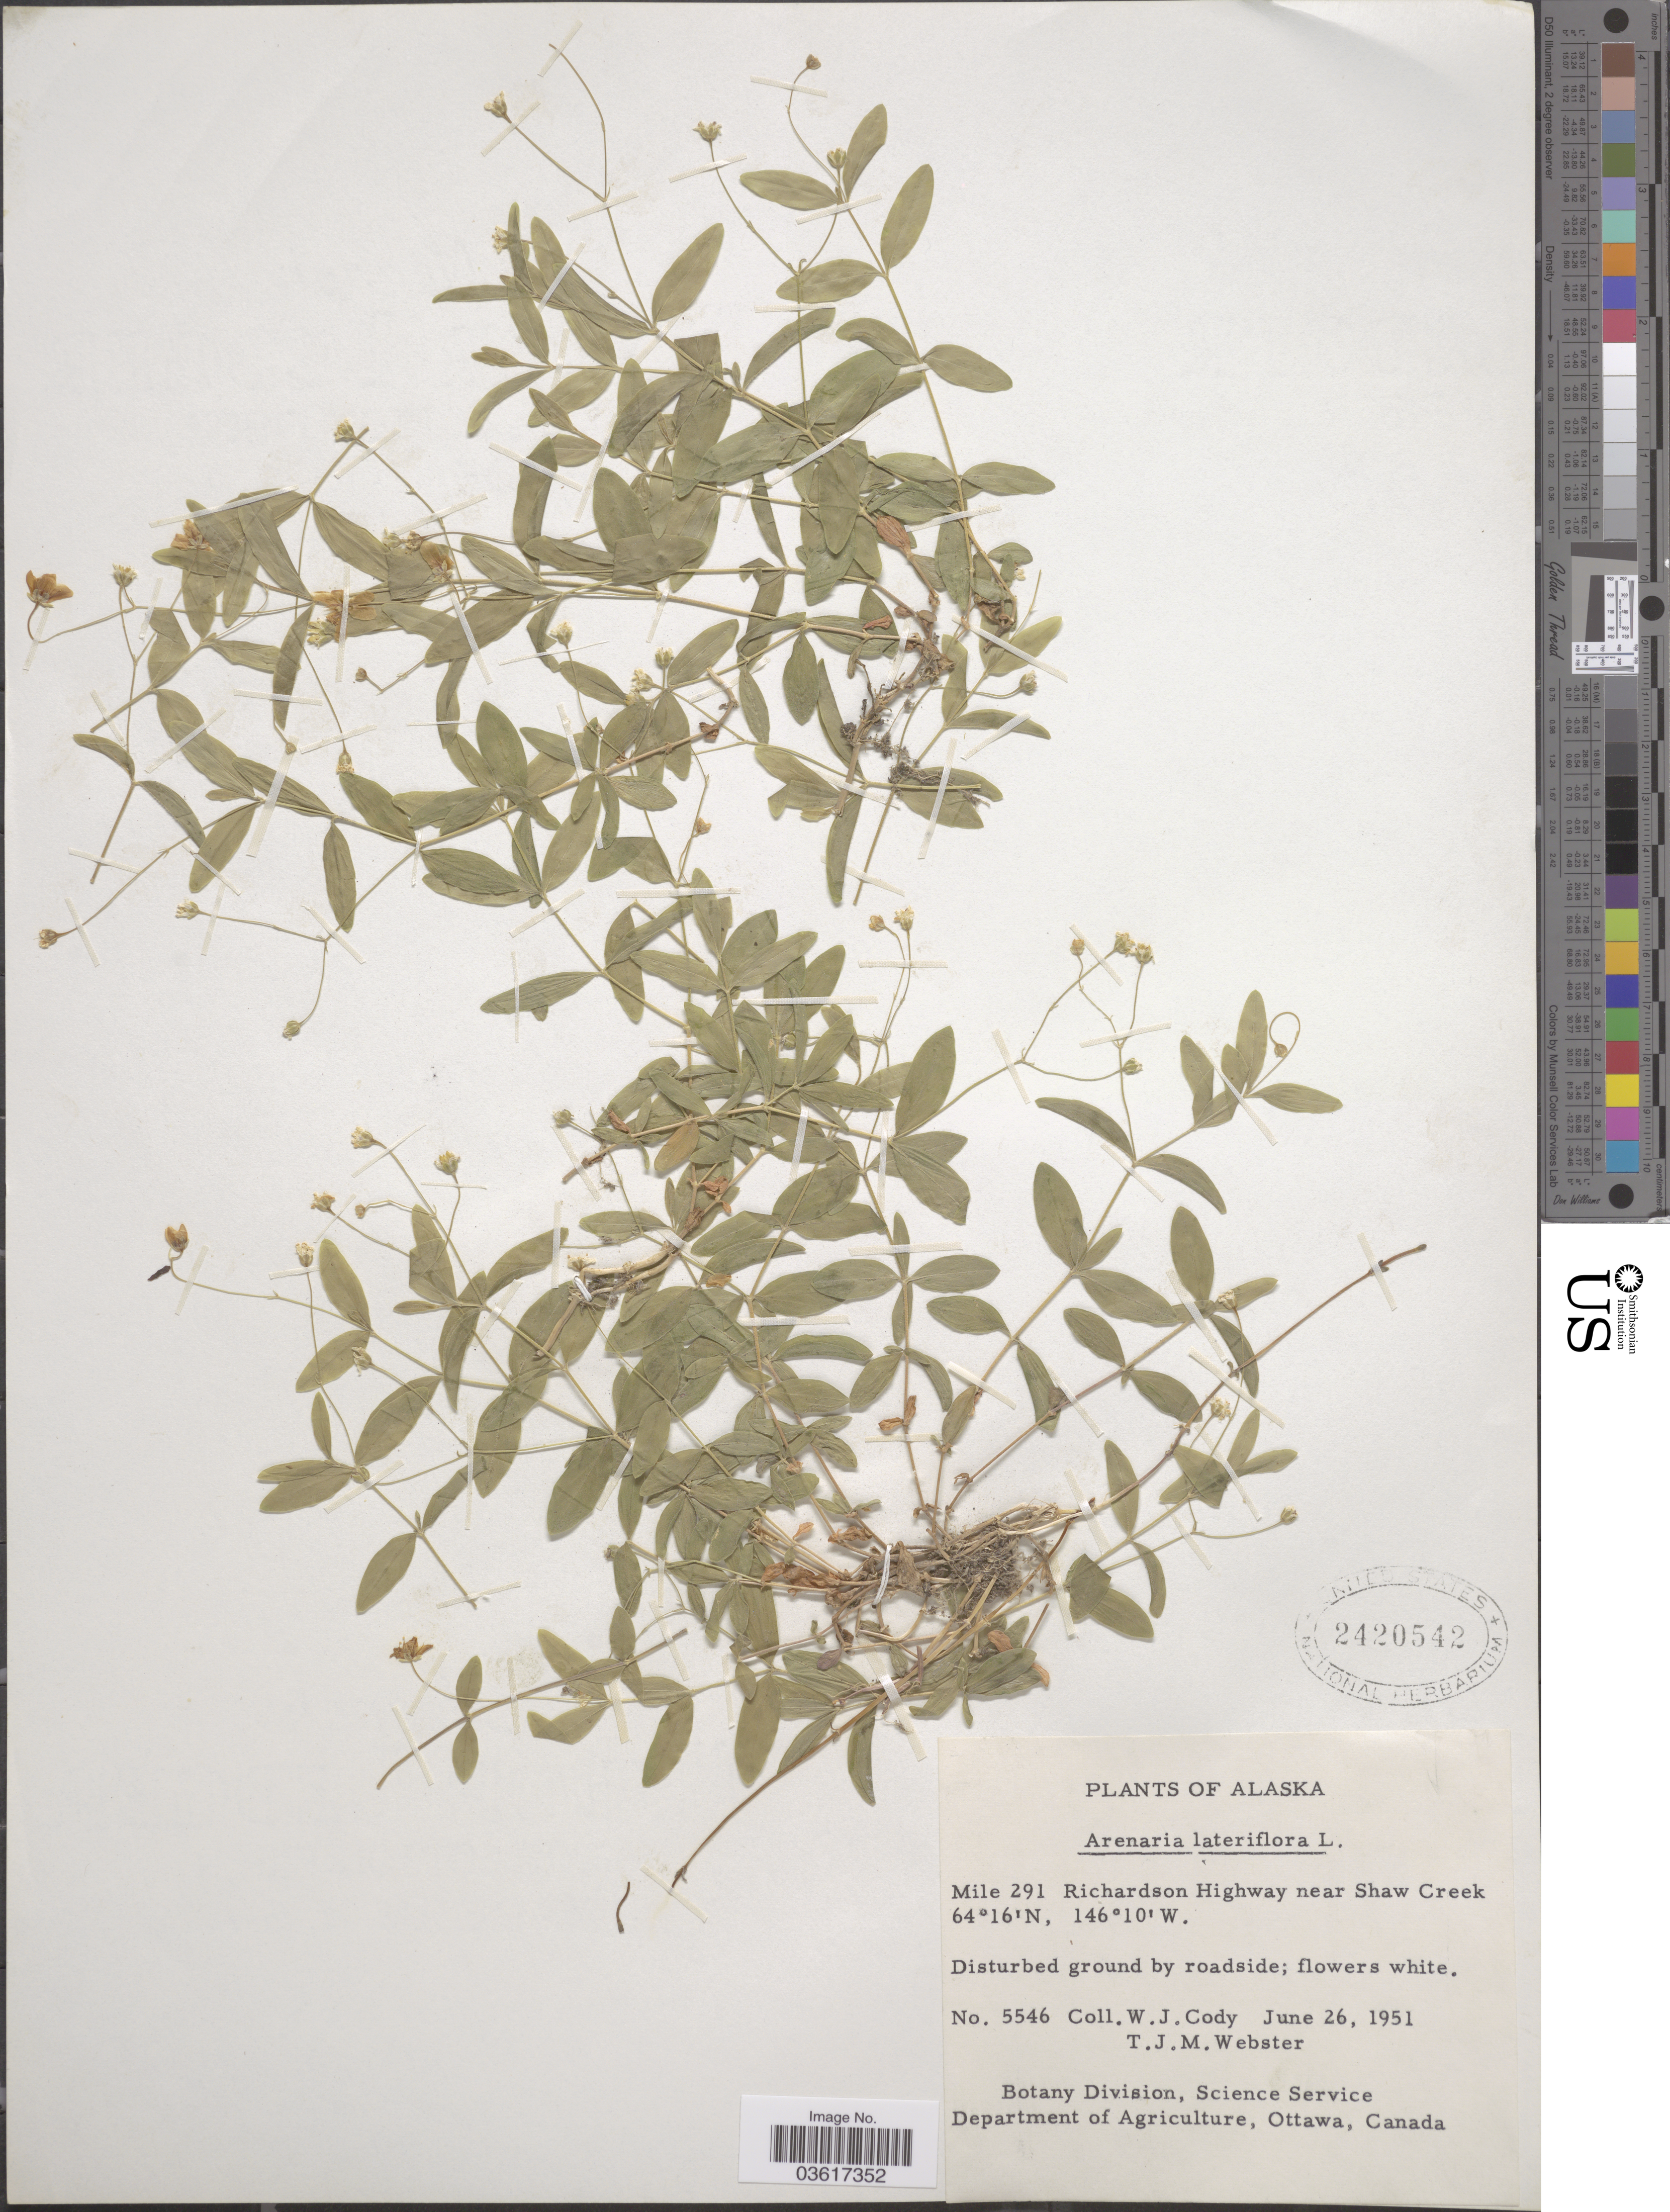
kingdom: Plantae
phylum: Tracheophyta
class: Magnoliopsida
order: Caryophyllales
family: Caryophyllaceae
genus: Moehringia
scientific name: Moehringia lateriflora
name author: (L.) Fenzl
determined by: Strong, Mark T., (BOT), Smithsonian Institution - National Museum of Natural History (UNITED STATES)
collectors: W. Cody & T. J. Webster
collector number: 5546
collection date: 1951-06-26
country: United States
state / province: Alaska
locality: Mile 291 Richardson Highway near Shaw Creek.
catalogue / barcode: US 2420542